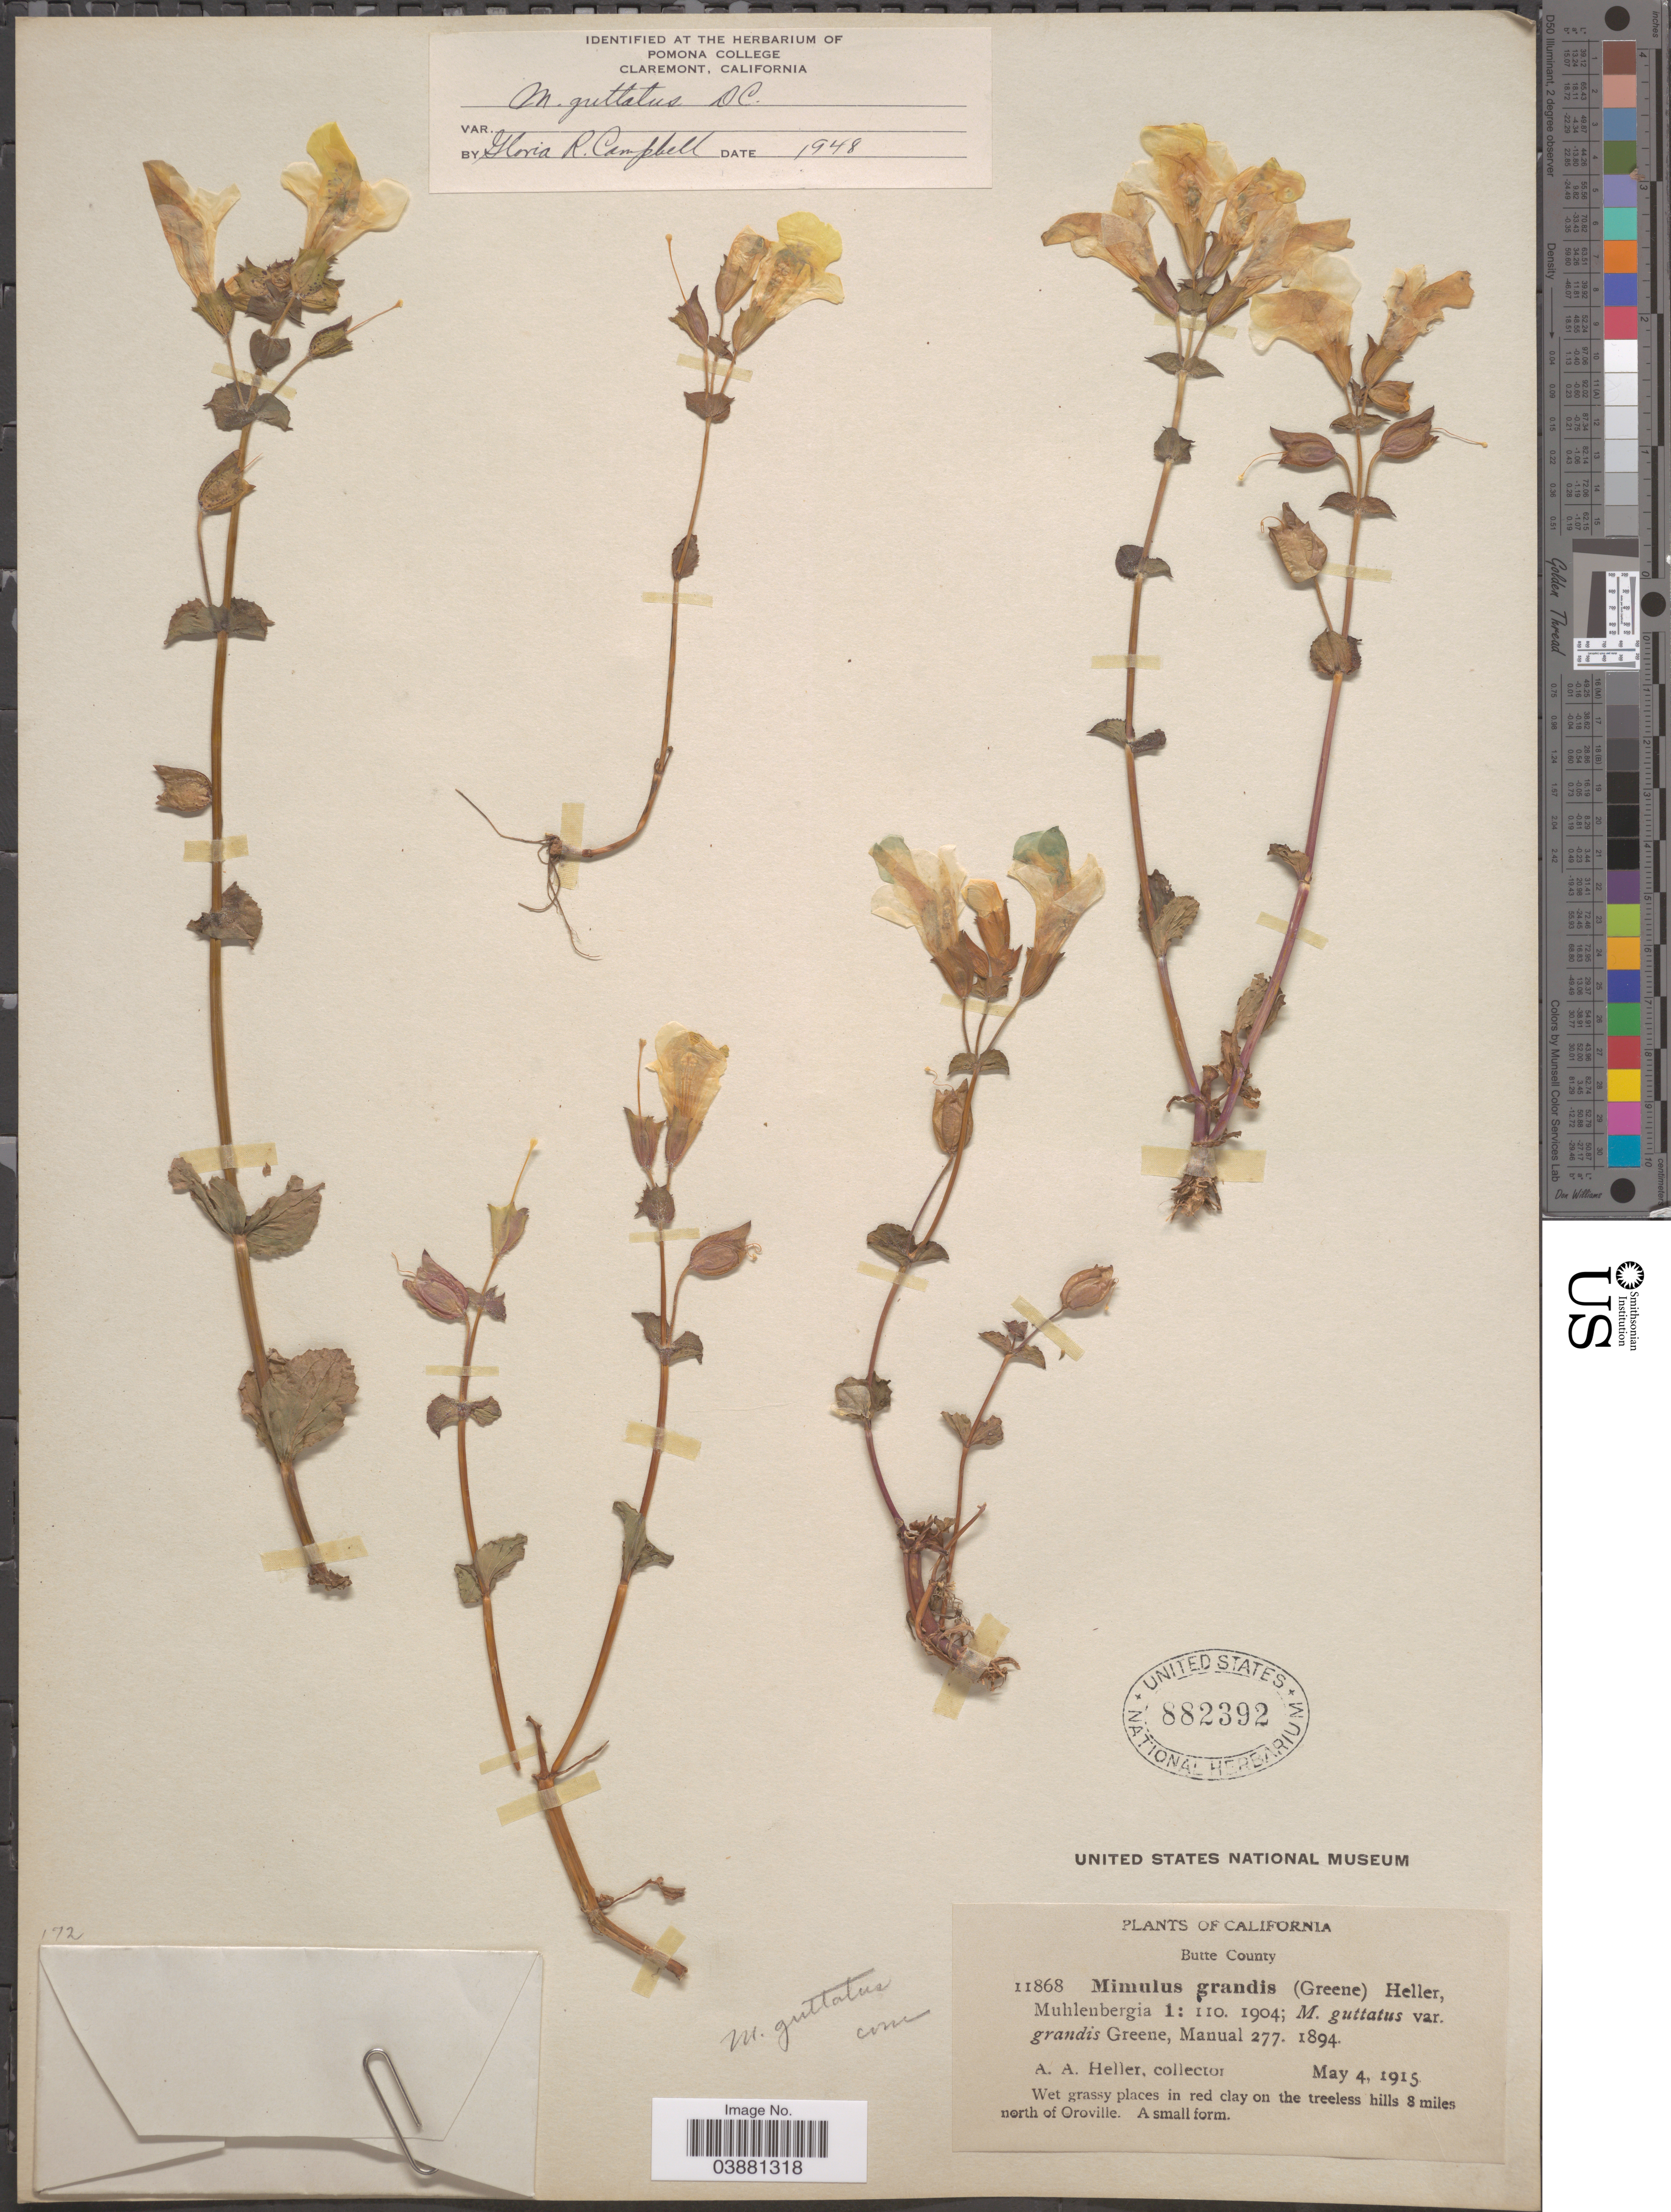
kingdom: Plantae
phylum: Tracheophyta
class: Magnoliopsida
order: Lamiales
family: Phrymaceae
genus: Mimulus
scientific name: Mimulus guttatus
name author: DC.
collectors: A. A. Heller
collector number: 11868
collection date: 1915-05-04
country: United States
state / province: California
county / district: Butte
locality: Butte County. Wet grassy places in red clay on the treeless hills 8 miles north of Oroville.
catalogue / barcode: US 882392